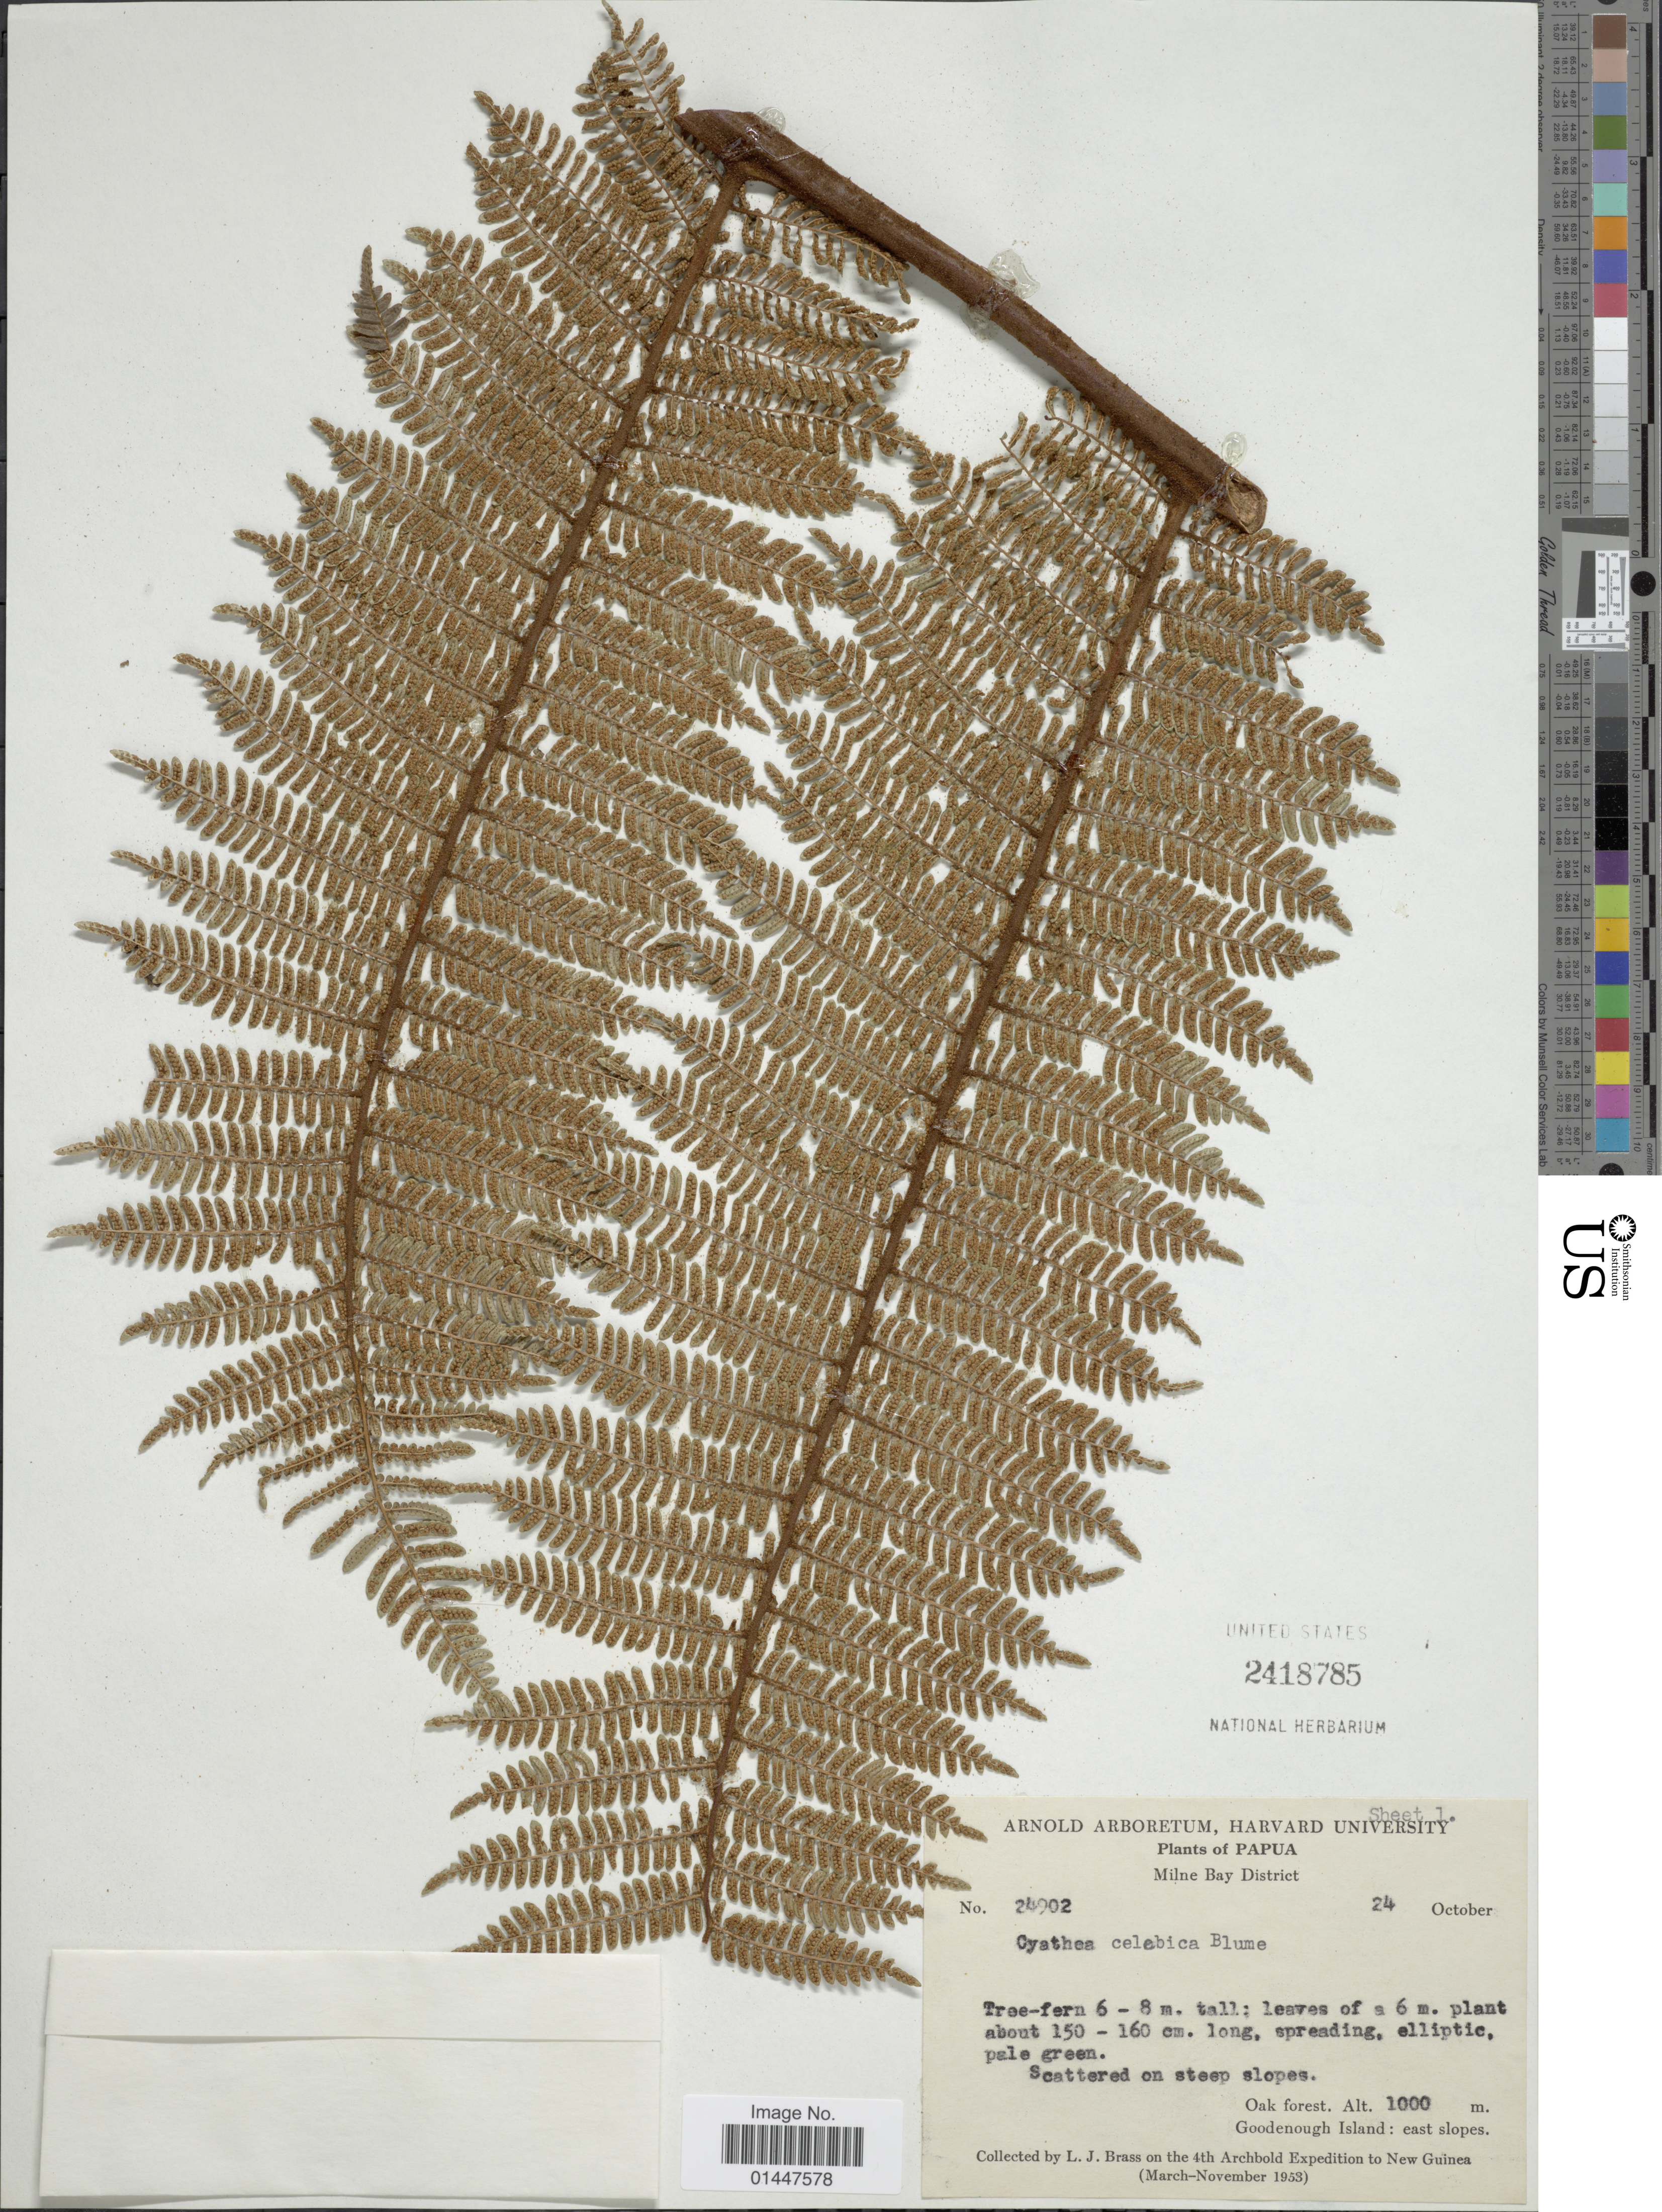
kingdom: Plantae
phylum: Tracheophyta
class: Polypodiopsida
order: Cyatheales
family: Cyatheaceae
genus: Sphaeropteris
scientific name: Sphaeropteris celebica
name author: (Blume) R.M. Tryon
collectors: L. J. Brass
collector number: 24902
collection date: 1953-10-24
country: Papua New Guinea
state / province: Milne Bay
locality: Papua. Milne Bay District. Scattered on steep slopes. Oak forest. Goodenough Island: east slopes.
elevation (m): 1000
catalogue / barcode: US 2418785